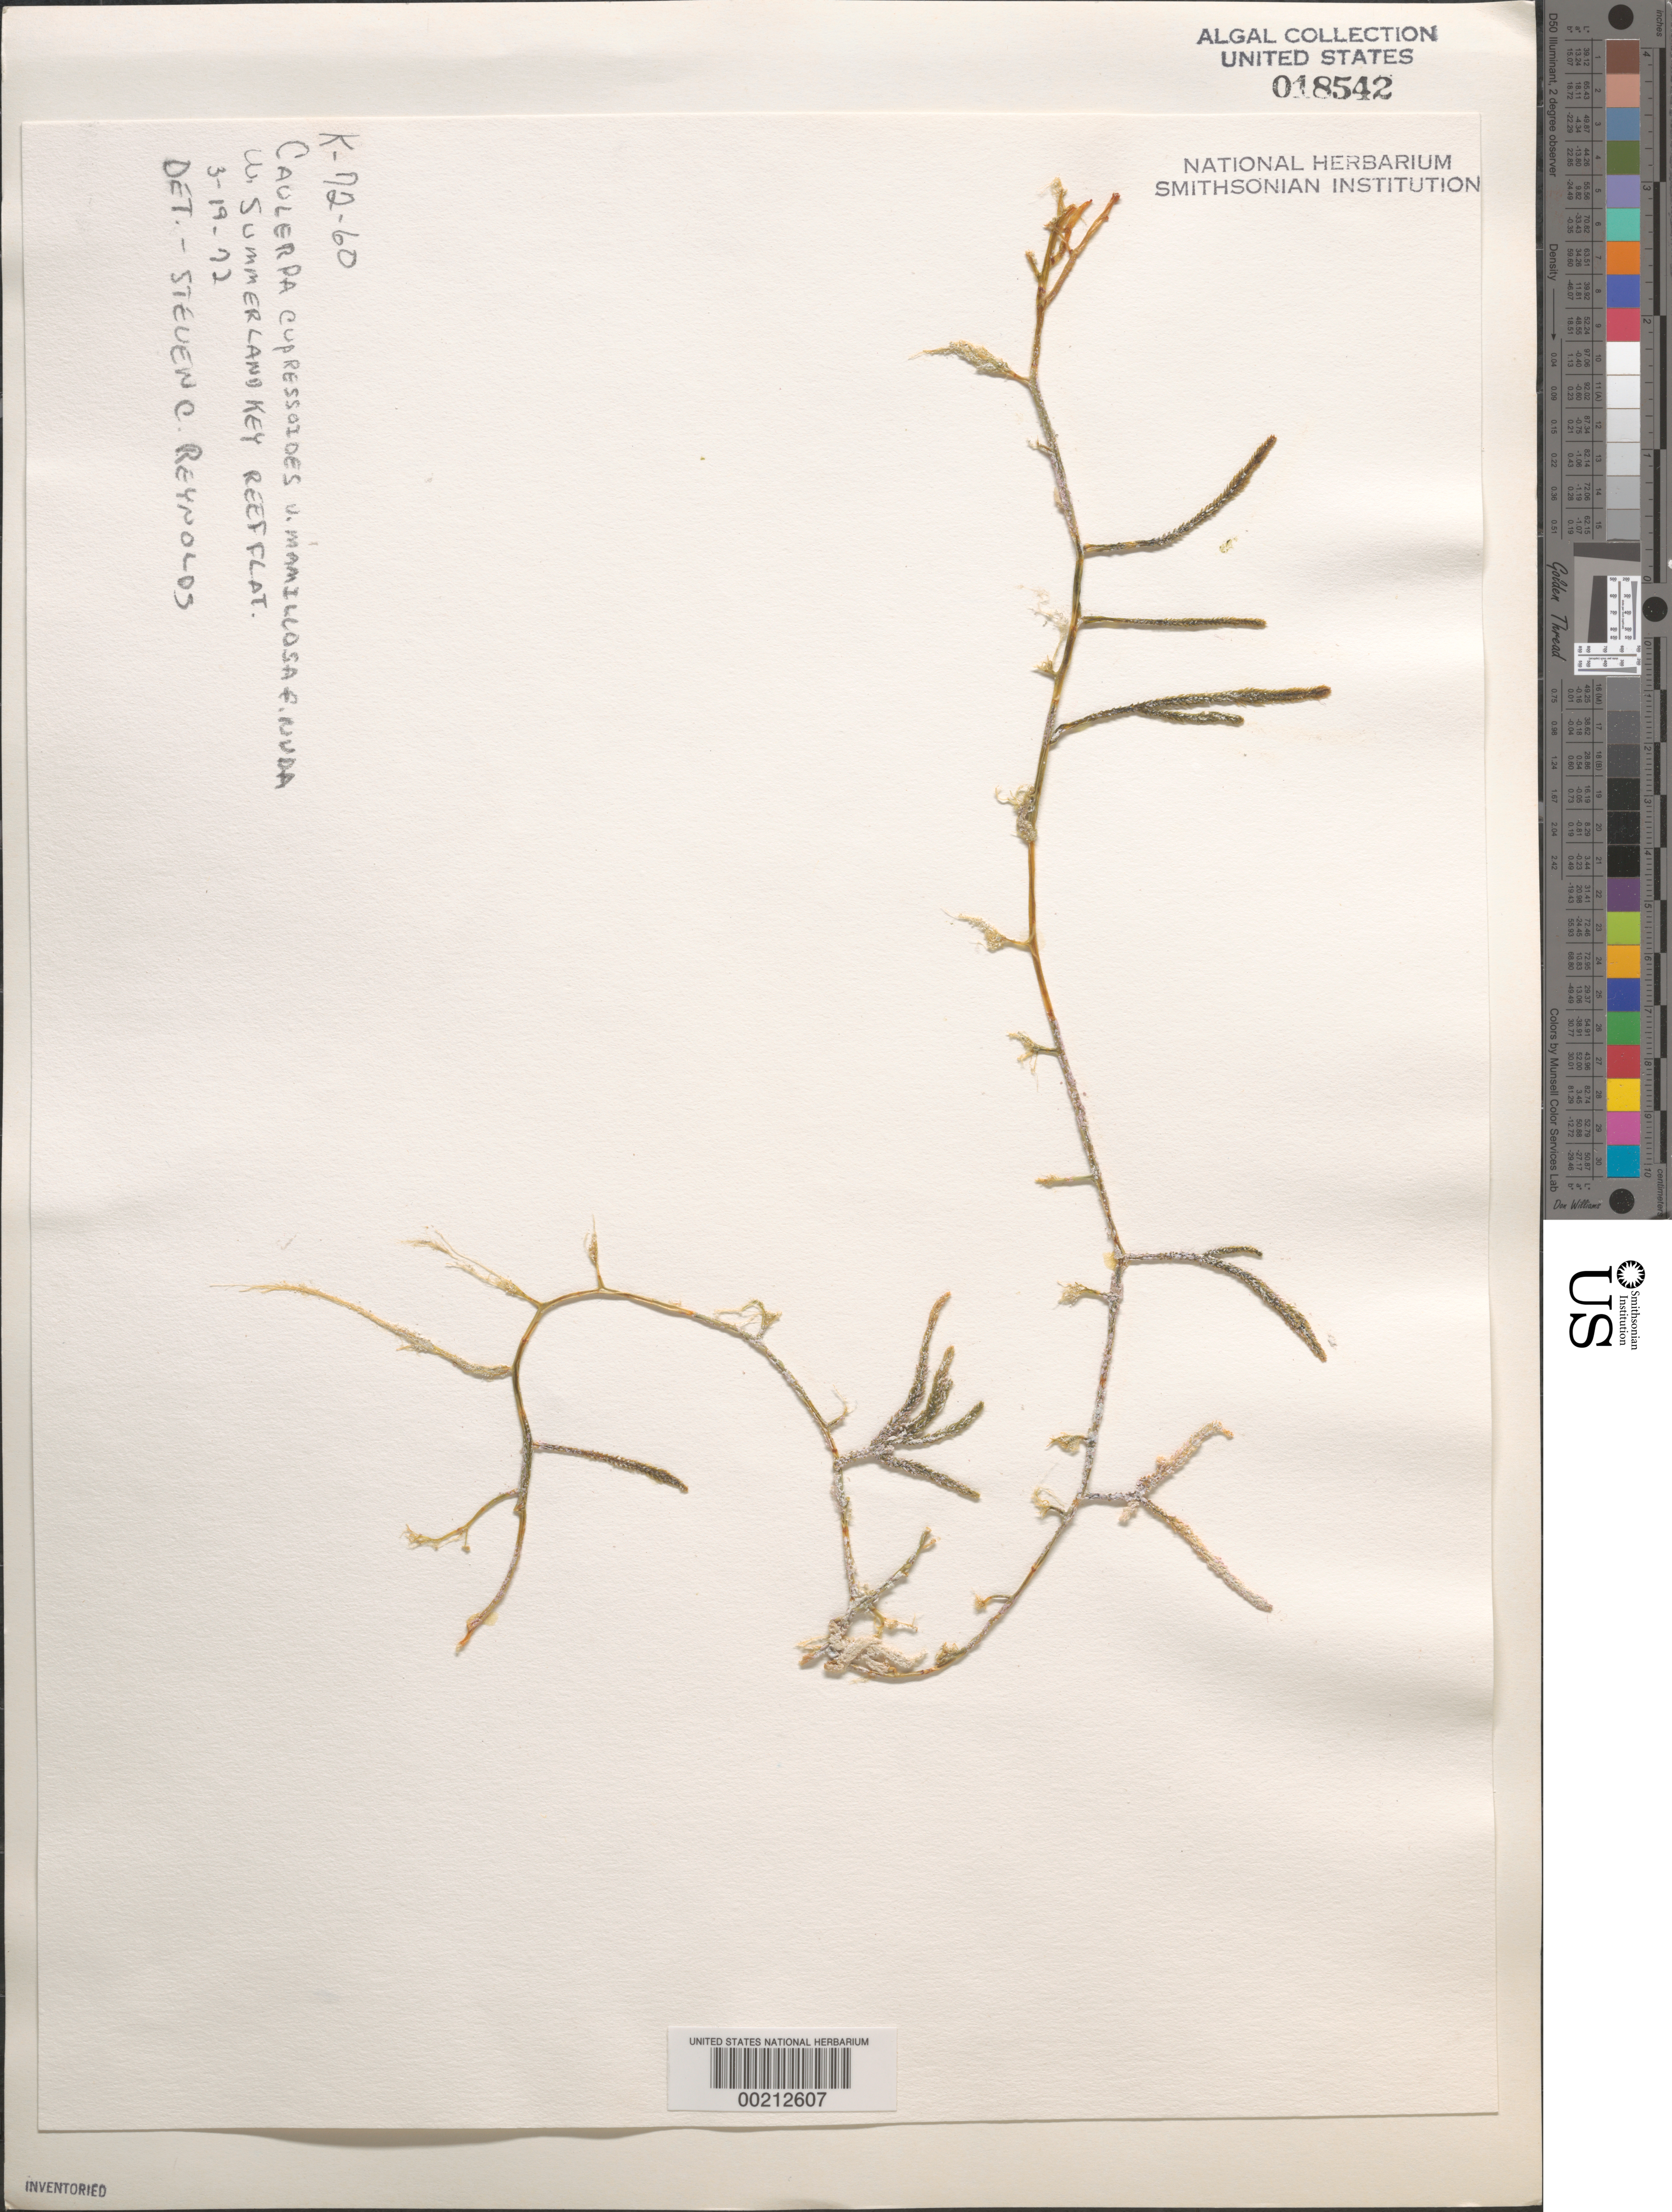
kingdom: Plantae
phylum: Chlorophyta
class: Ulvophyceae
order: Bryopsidales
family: Caulerpaceae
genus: Caulerpa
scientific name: Caulerpa cupressoides var. mamillosa forma nuda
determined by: Reynolds, S. C.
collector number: K-72-60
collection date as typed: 19 Mar 1972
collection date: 1972-03-19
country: United States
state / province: Florida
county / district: Monroe County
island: West Summerland Key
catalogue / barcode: US 18542